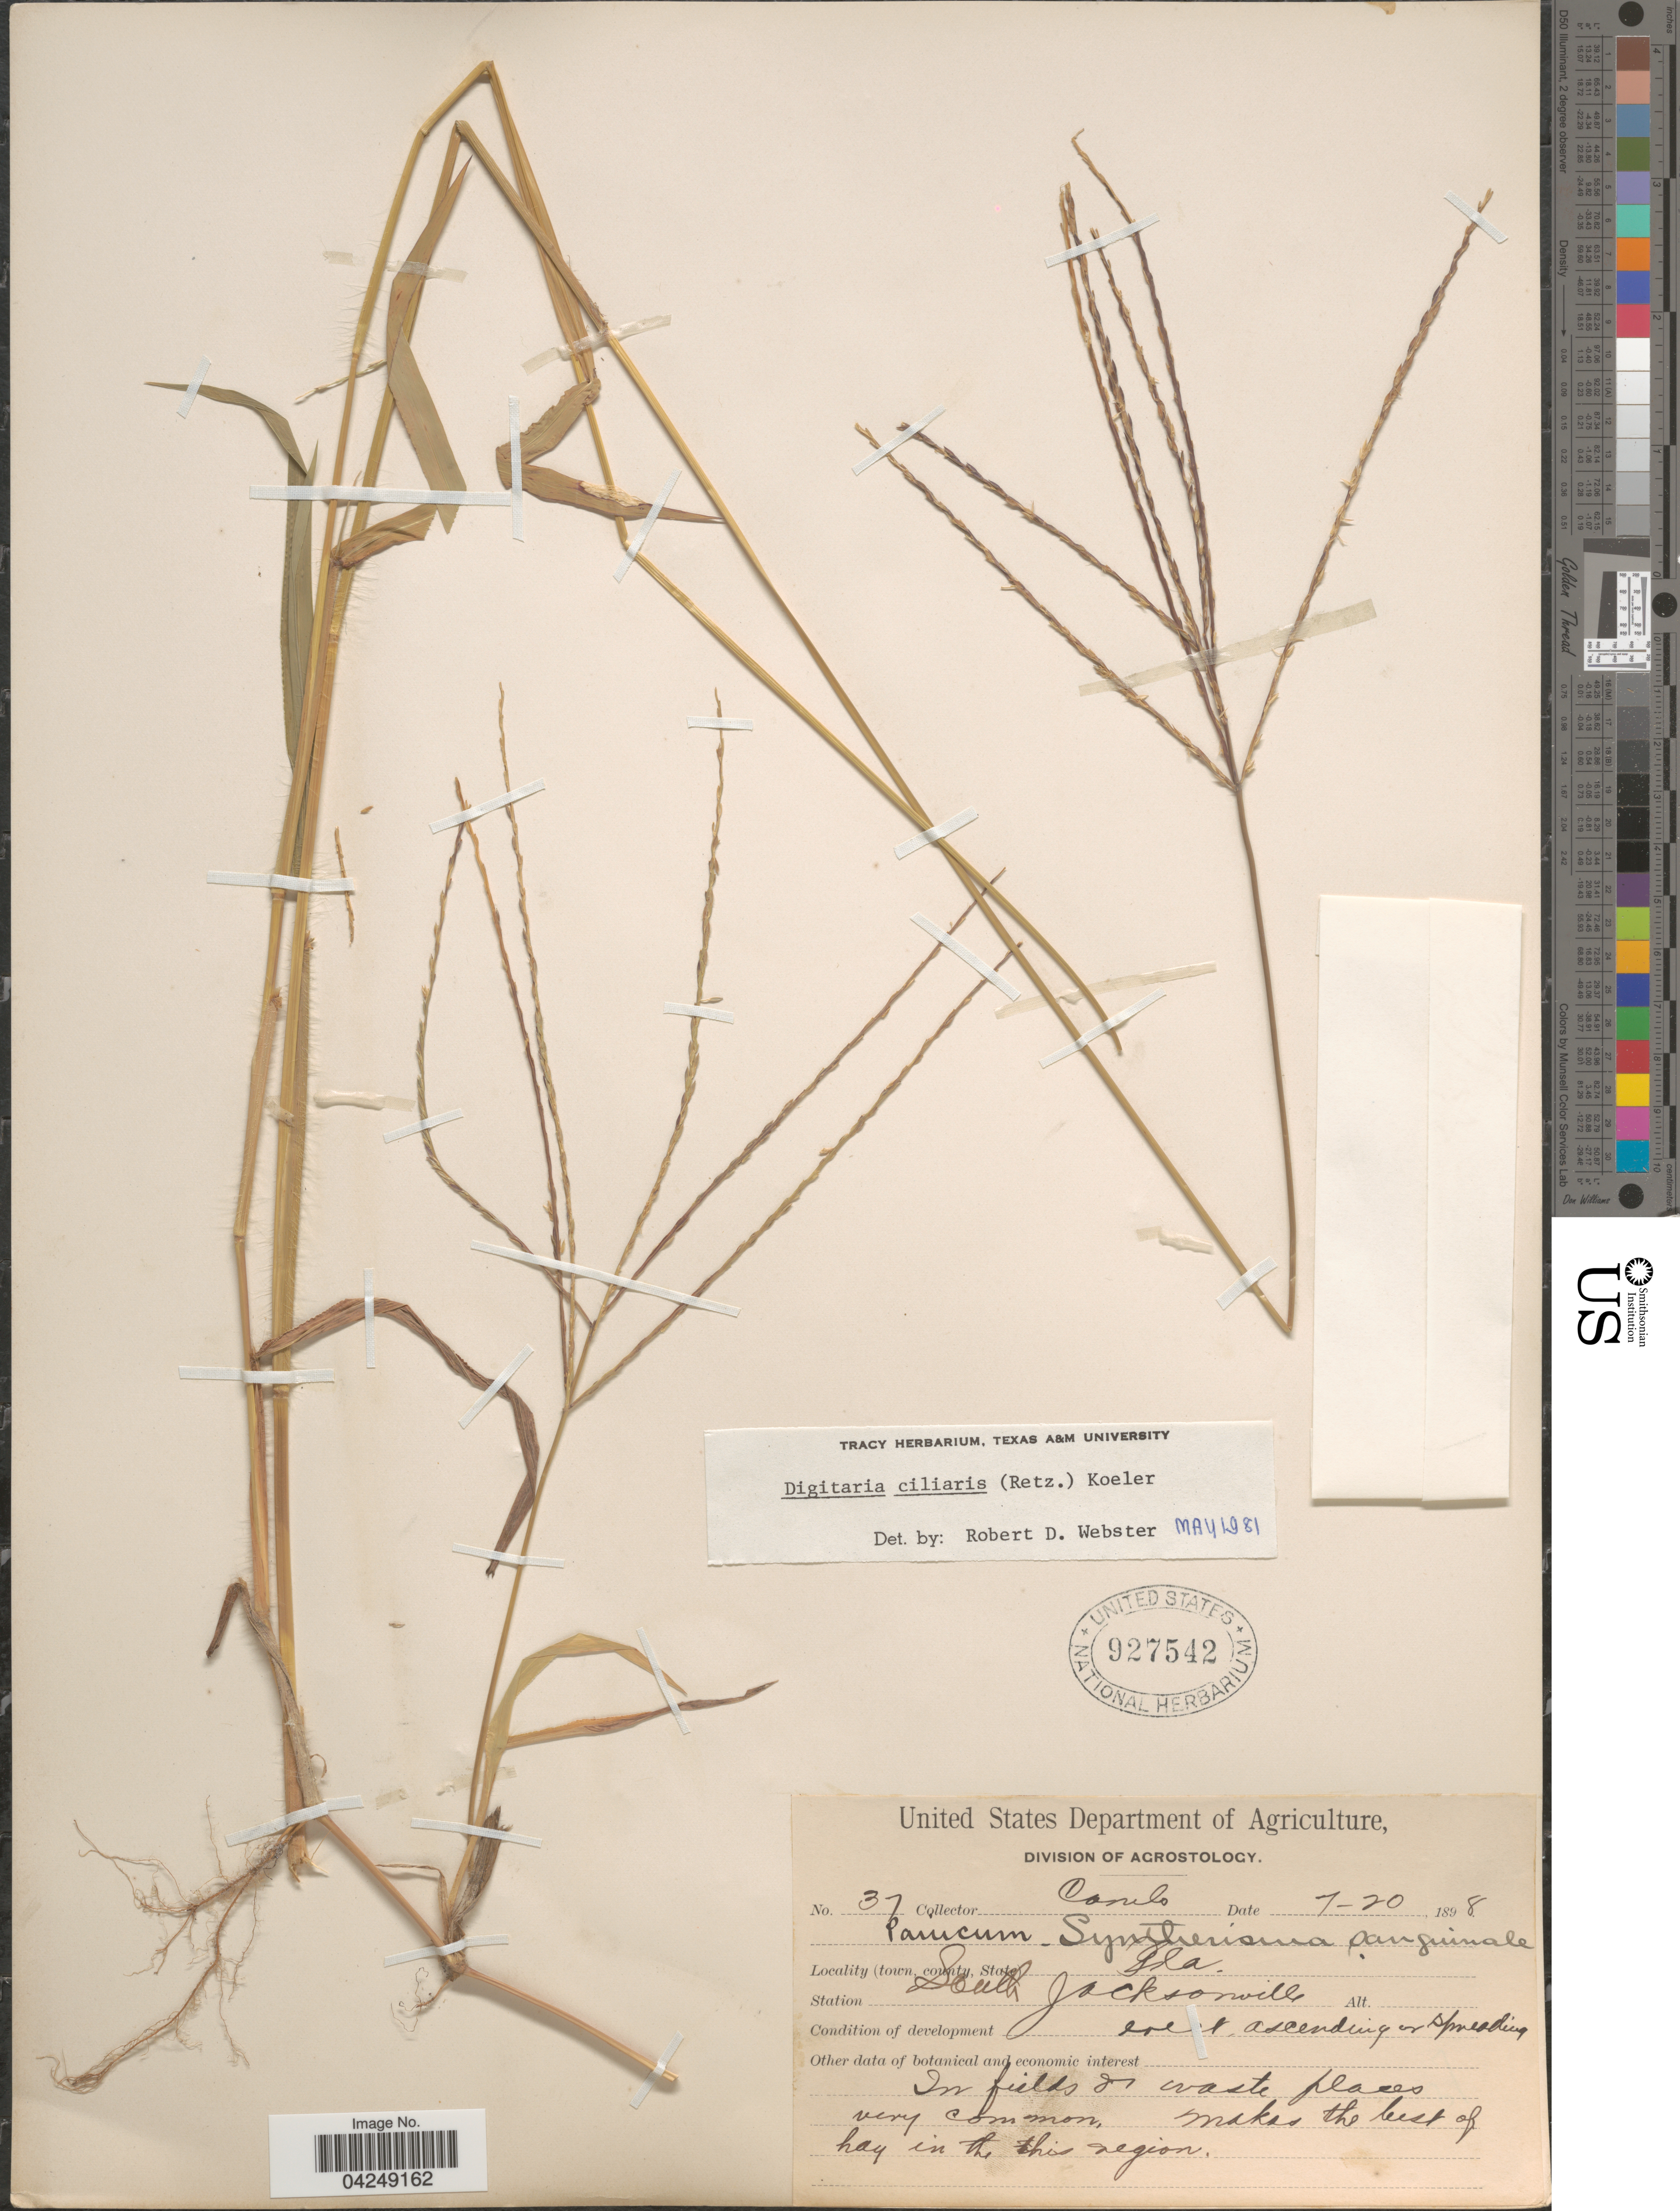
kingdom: Plantae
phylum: Tracheophyta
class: Liliopsida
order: Poales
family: Poaceae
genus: Digitaria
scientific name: Digitaria ciliaris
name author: (Retz.) Koeler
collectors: -. Combs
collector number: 37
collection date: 1898-07-20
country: United States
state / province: Florida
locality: Station South Jacksonville.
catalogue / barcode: US 927542